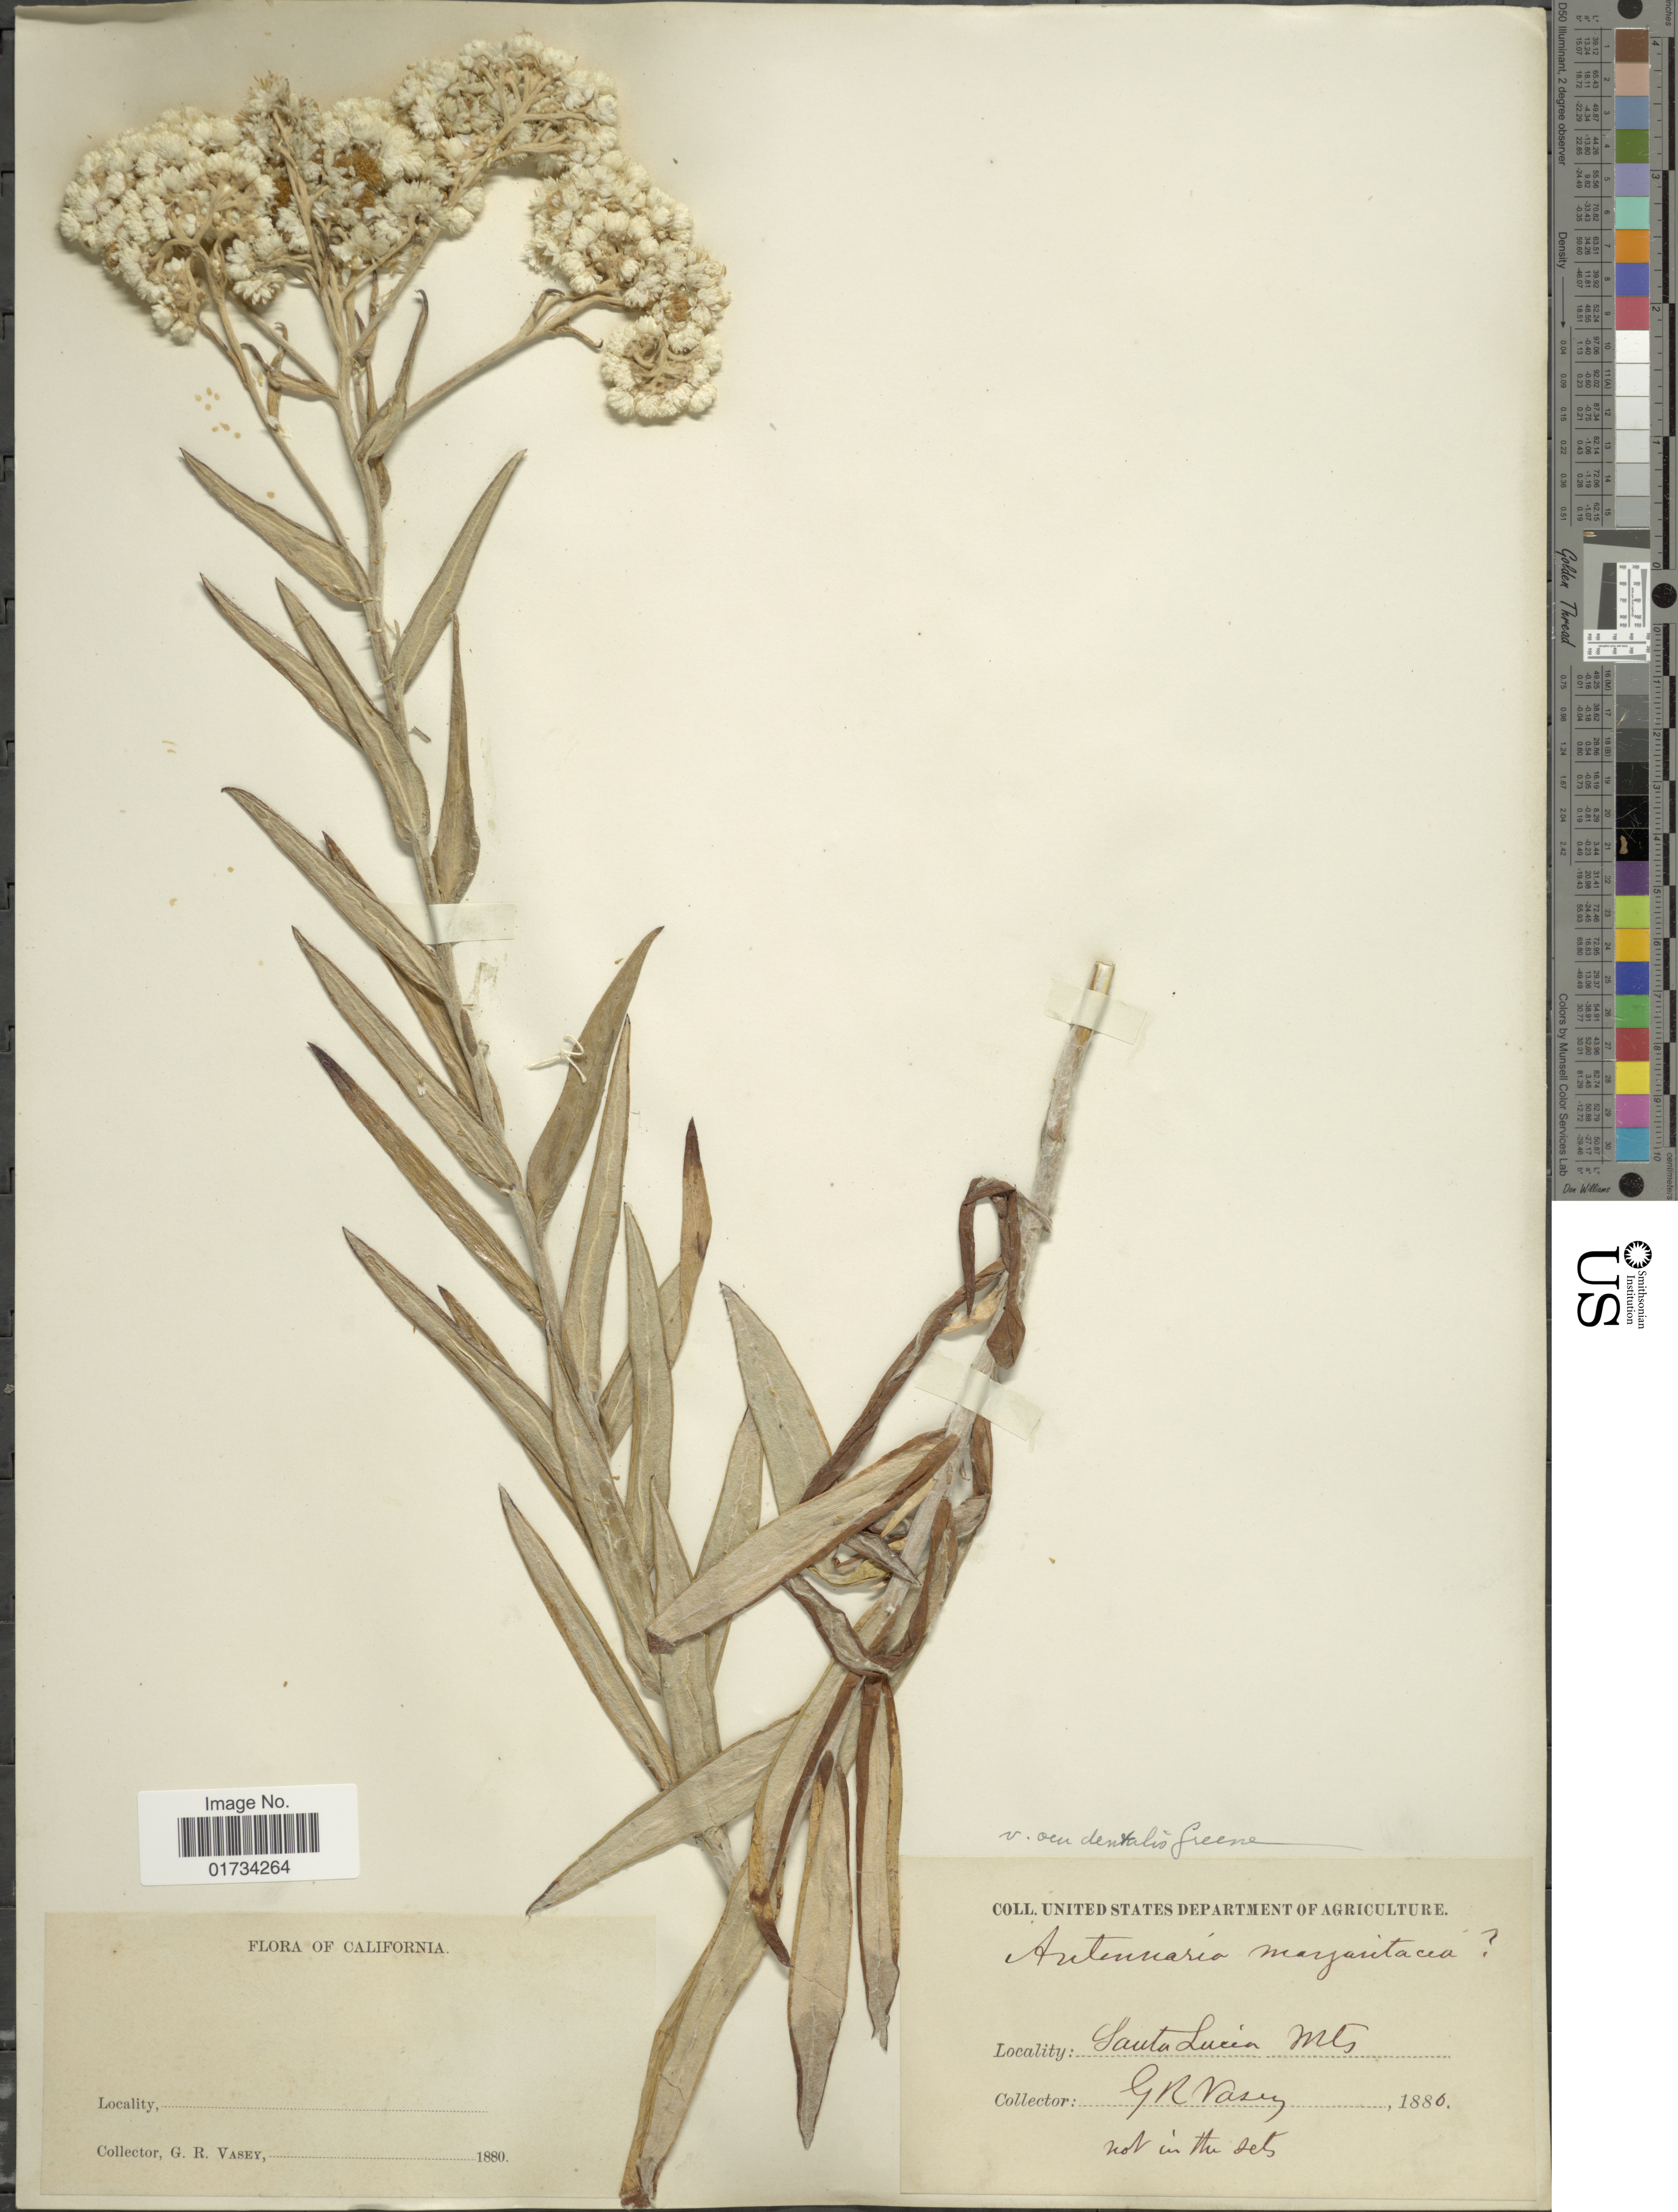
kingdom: Plantae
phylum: Tracheophyta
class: Magnoliopsida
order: Asterales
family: Asteraceae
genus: Anaphalis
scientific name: Anaphalis margaritacea var. occidentalis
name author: Greene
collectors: G. R. Vasey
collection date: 1880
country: United States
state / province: California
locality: California. Santa Lucia Mts.